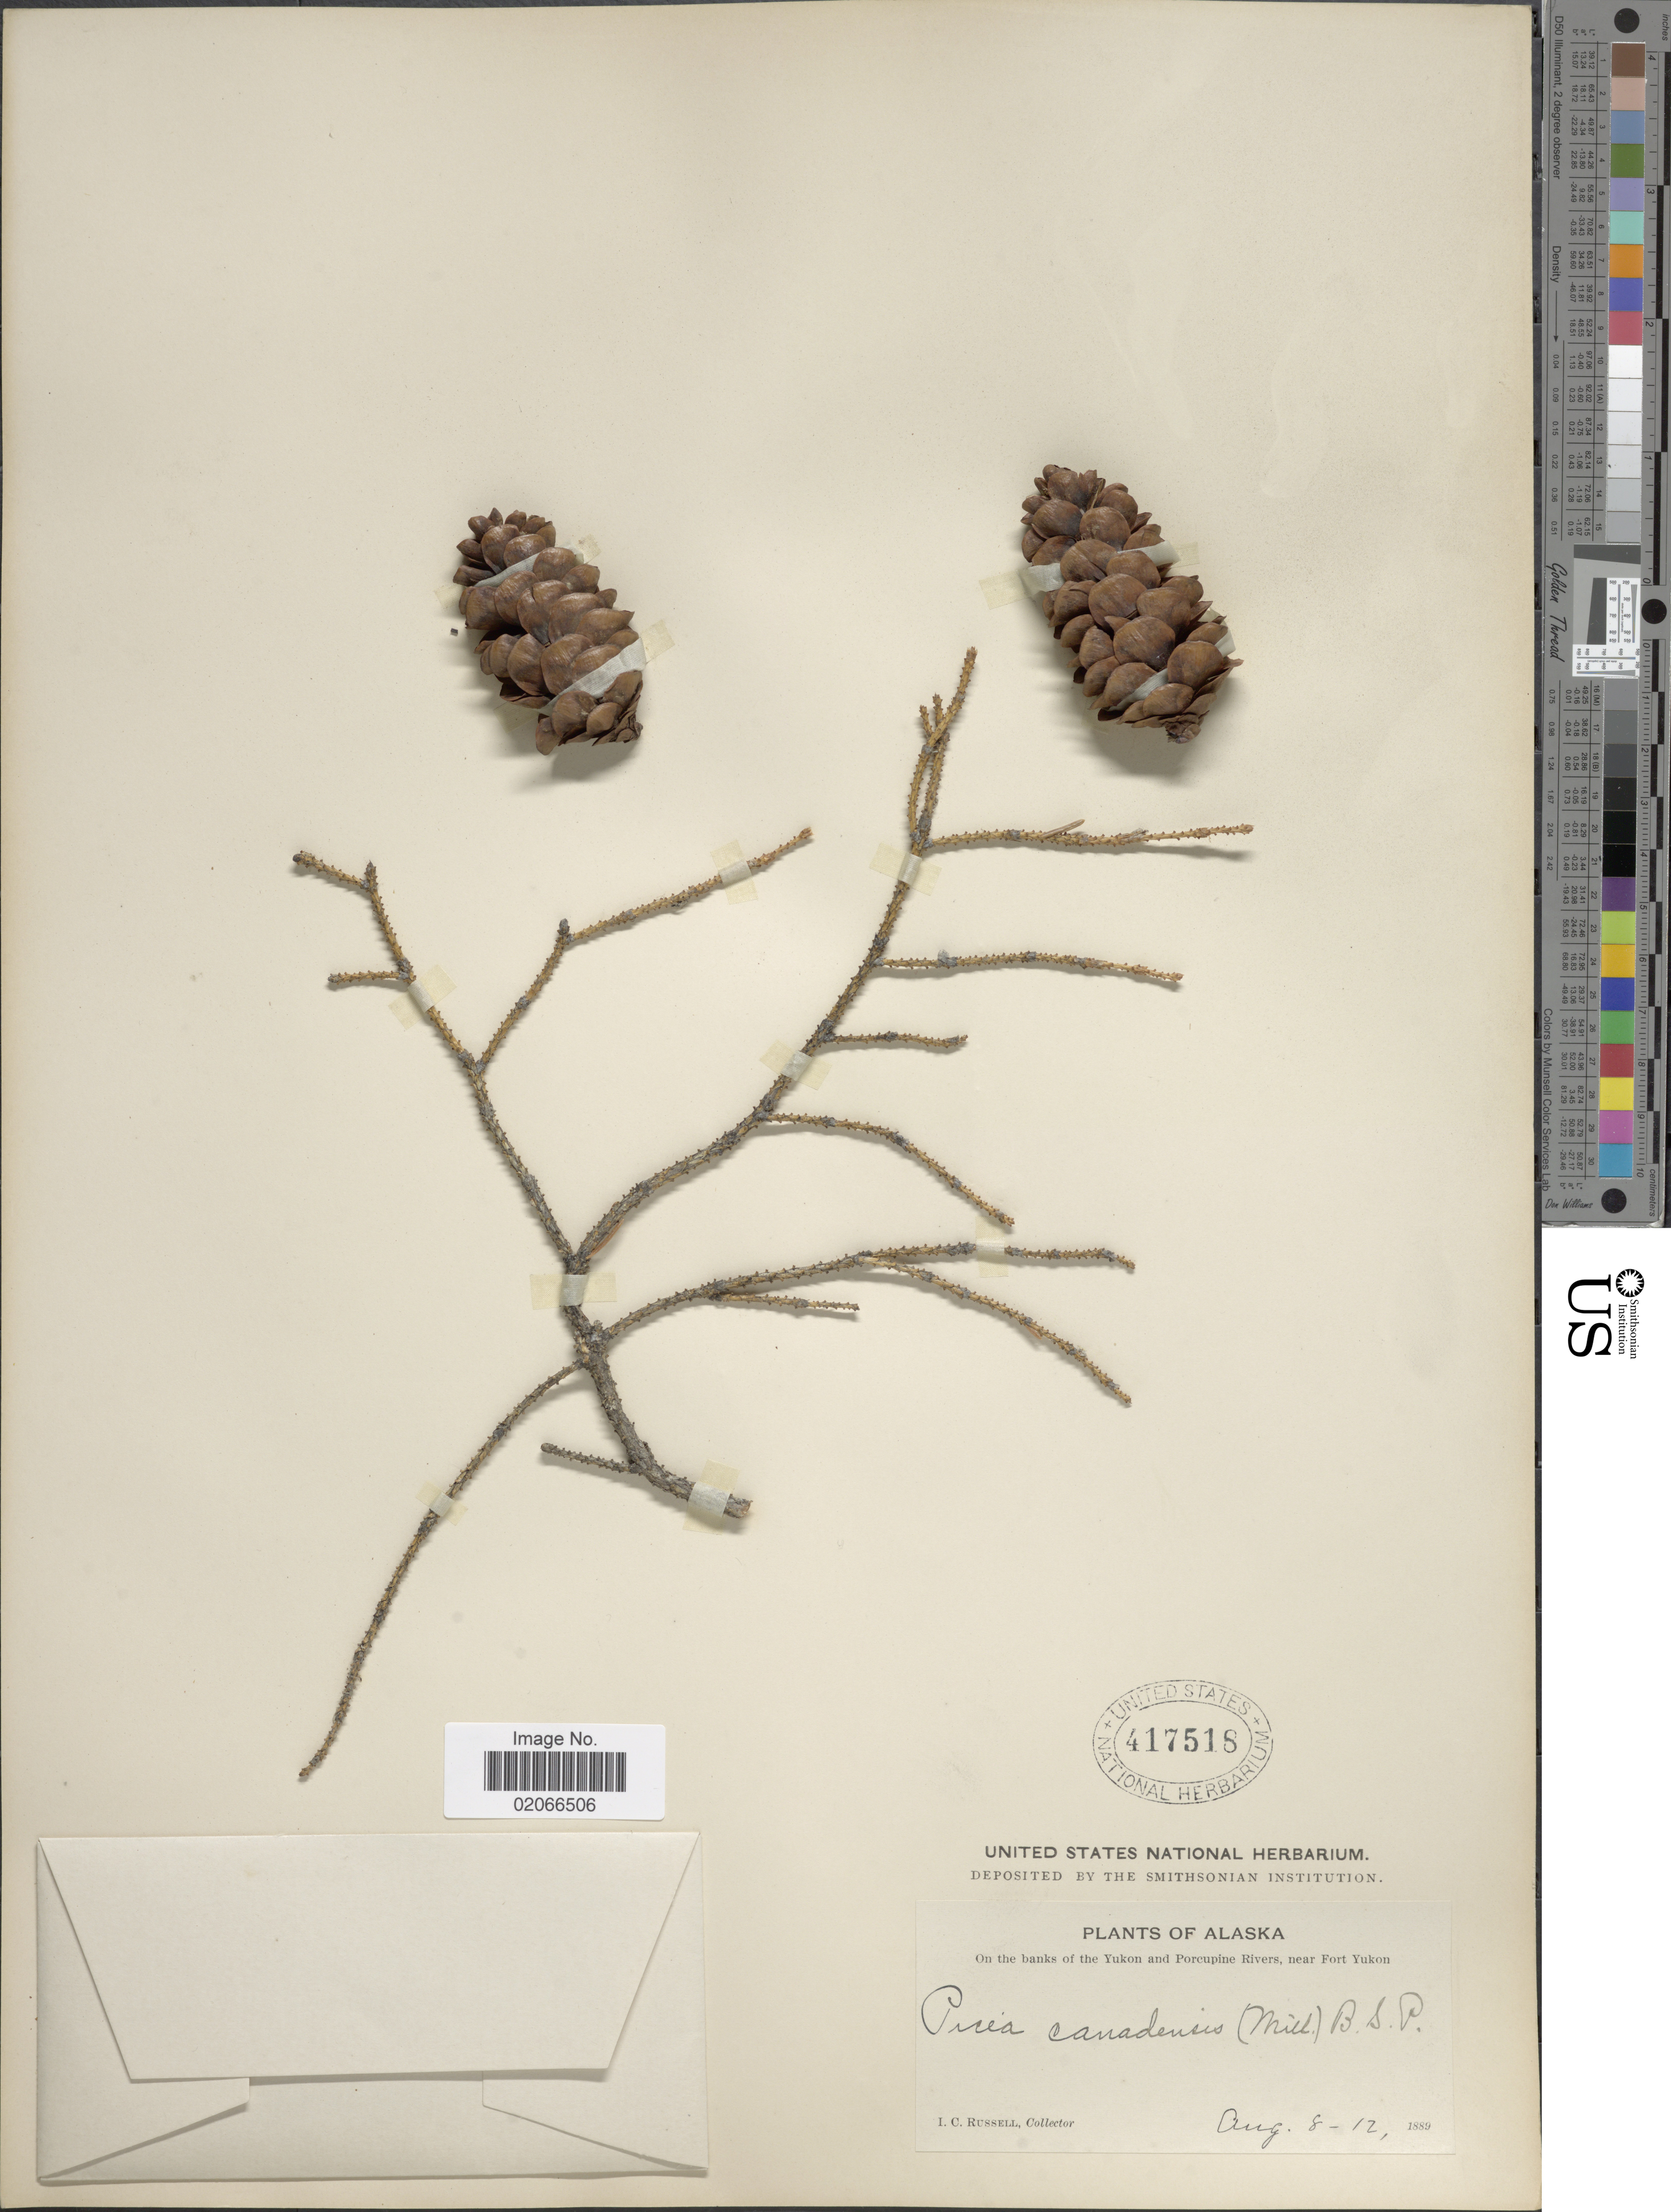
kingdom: Plantae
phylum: Tracheophyta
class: Pinopsida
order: Pinales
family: Pinaceae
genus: Picea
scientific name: Picea glauca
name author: (Moench) Voss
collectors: I. C. Russell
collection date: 1889-08-08/1889-08-12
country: United States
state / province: Alaska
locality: On the banks of the Yukon and Porcupine Rivers, near Fort Yukon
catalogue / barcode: US 417518